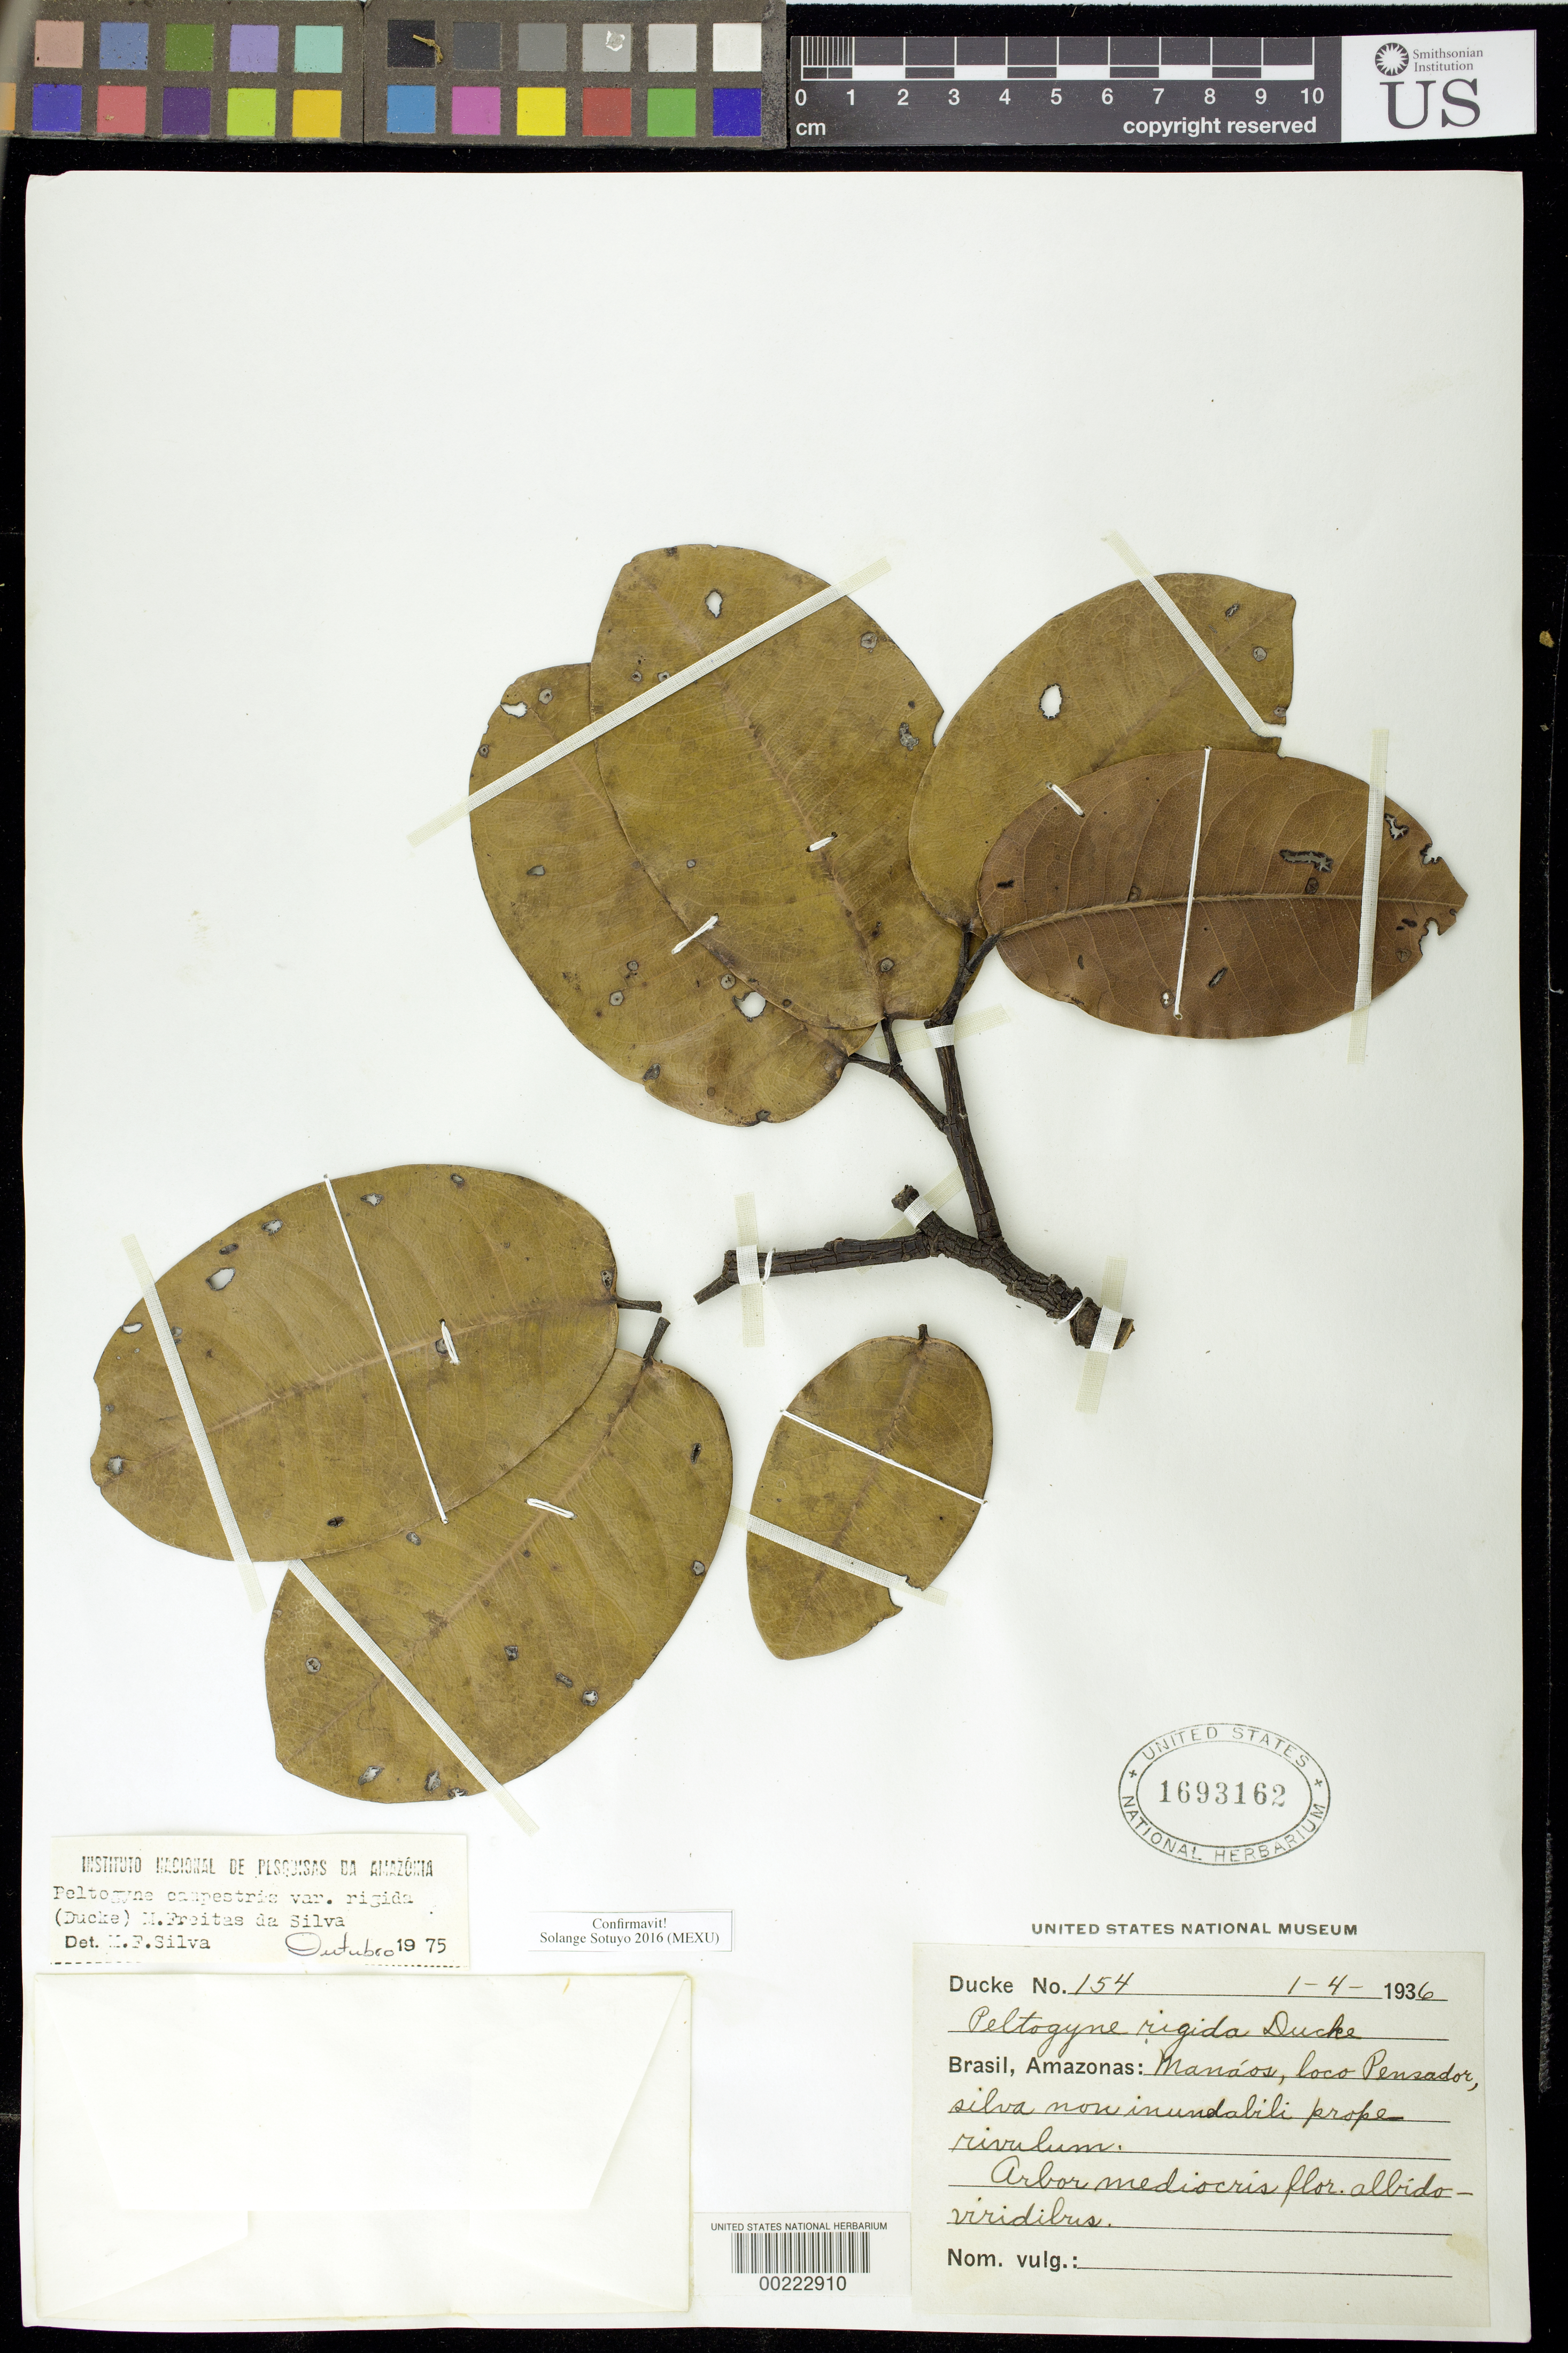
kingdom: Plantae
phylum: Tracheophyta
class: Magnoliopsida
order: Fabales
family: Fabaceae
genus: Peltogyne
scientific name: Peltogyne campestris var. rigida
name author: (Ducke) M.F. Silva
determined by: Sotuyo, Solange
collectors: A. Ducke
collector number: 154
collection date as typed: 04 Jan 1936 or 01 Apr 1936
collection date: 1936-01-04 or 1936-04-01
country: Brazil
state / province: Amazonas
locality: Manaos, vicinity pensador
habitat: Forest not inundated near small brook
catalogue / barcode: US 1693162